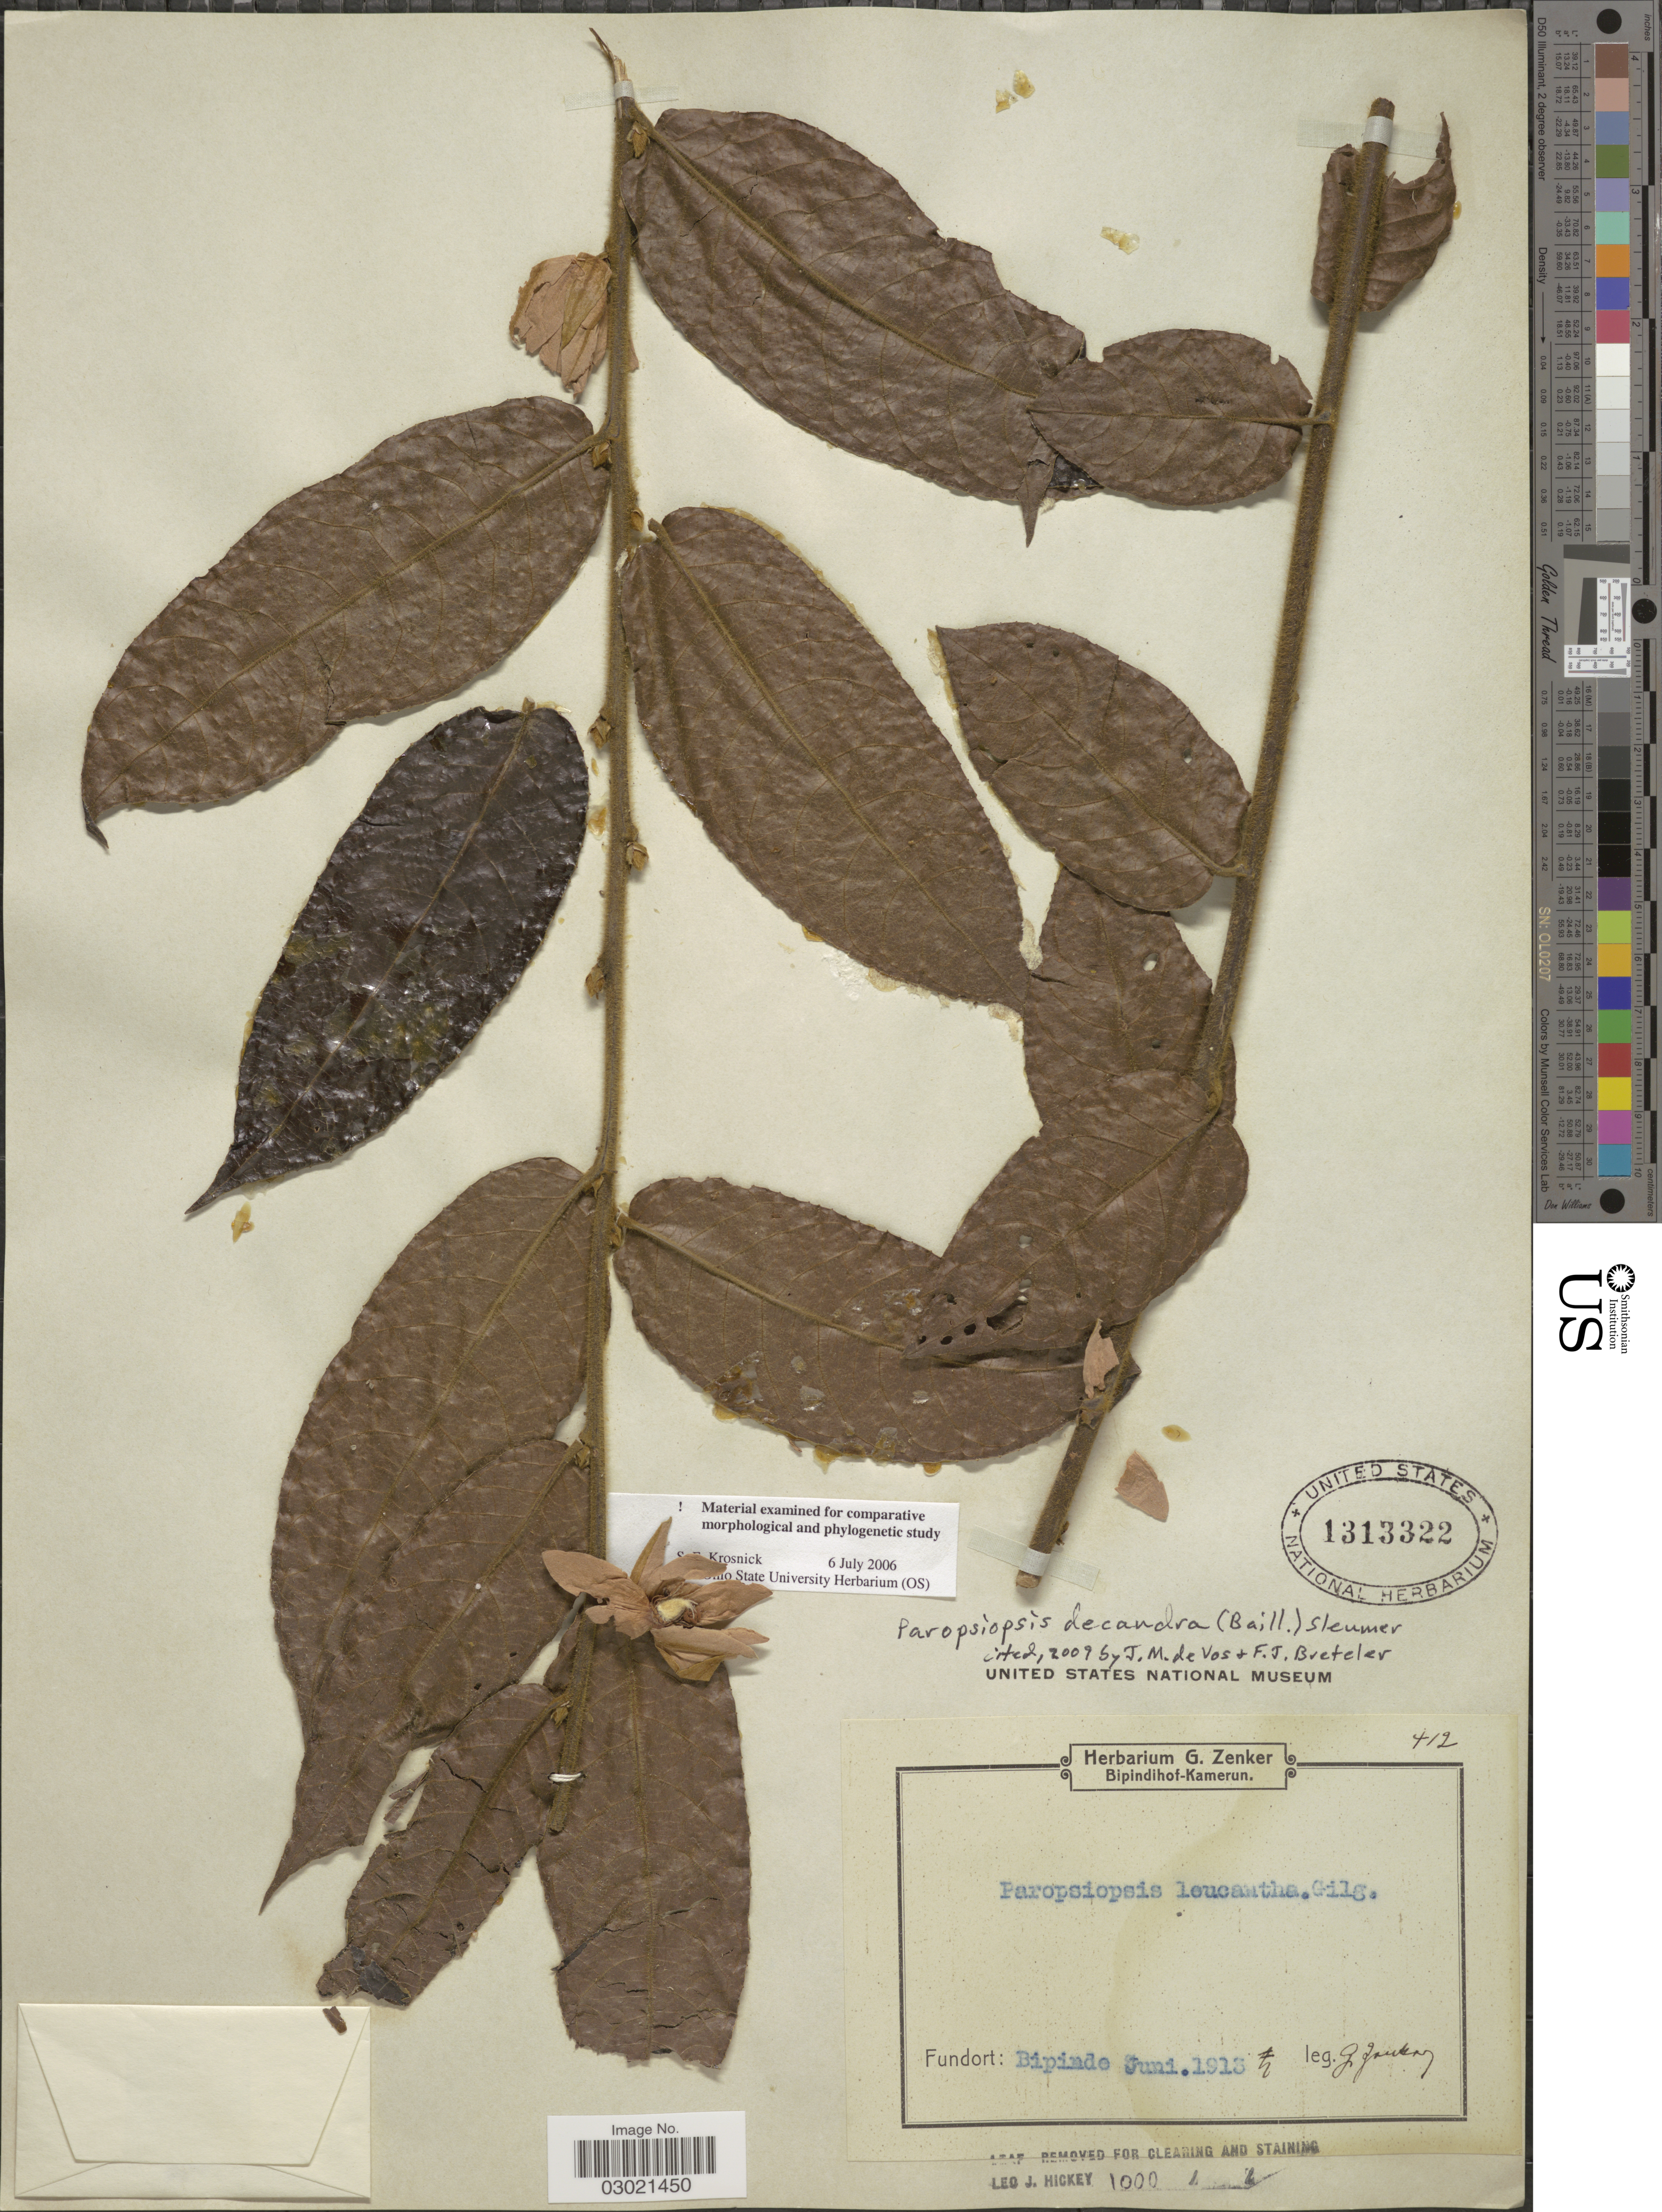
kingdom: Plantae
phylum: Tracheophyta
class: Magnoliopsida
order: Malpighiales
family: Passifloraceae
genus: Paropsiopsis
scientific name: Paropsiopsis decandra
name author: (Baill.) Sleumer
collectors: G. A. Zenker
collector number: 412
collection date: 1913-06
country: Cameroon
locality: Bipinde.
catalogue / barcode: US 1313322